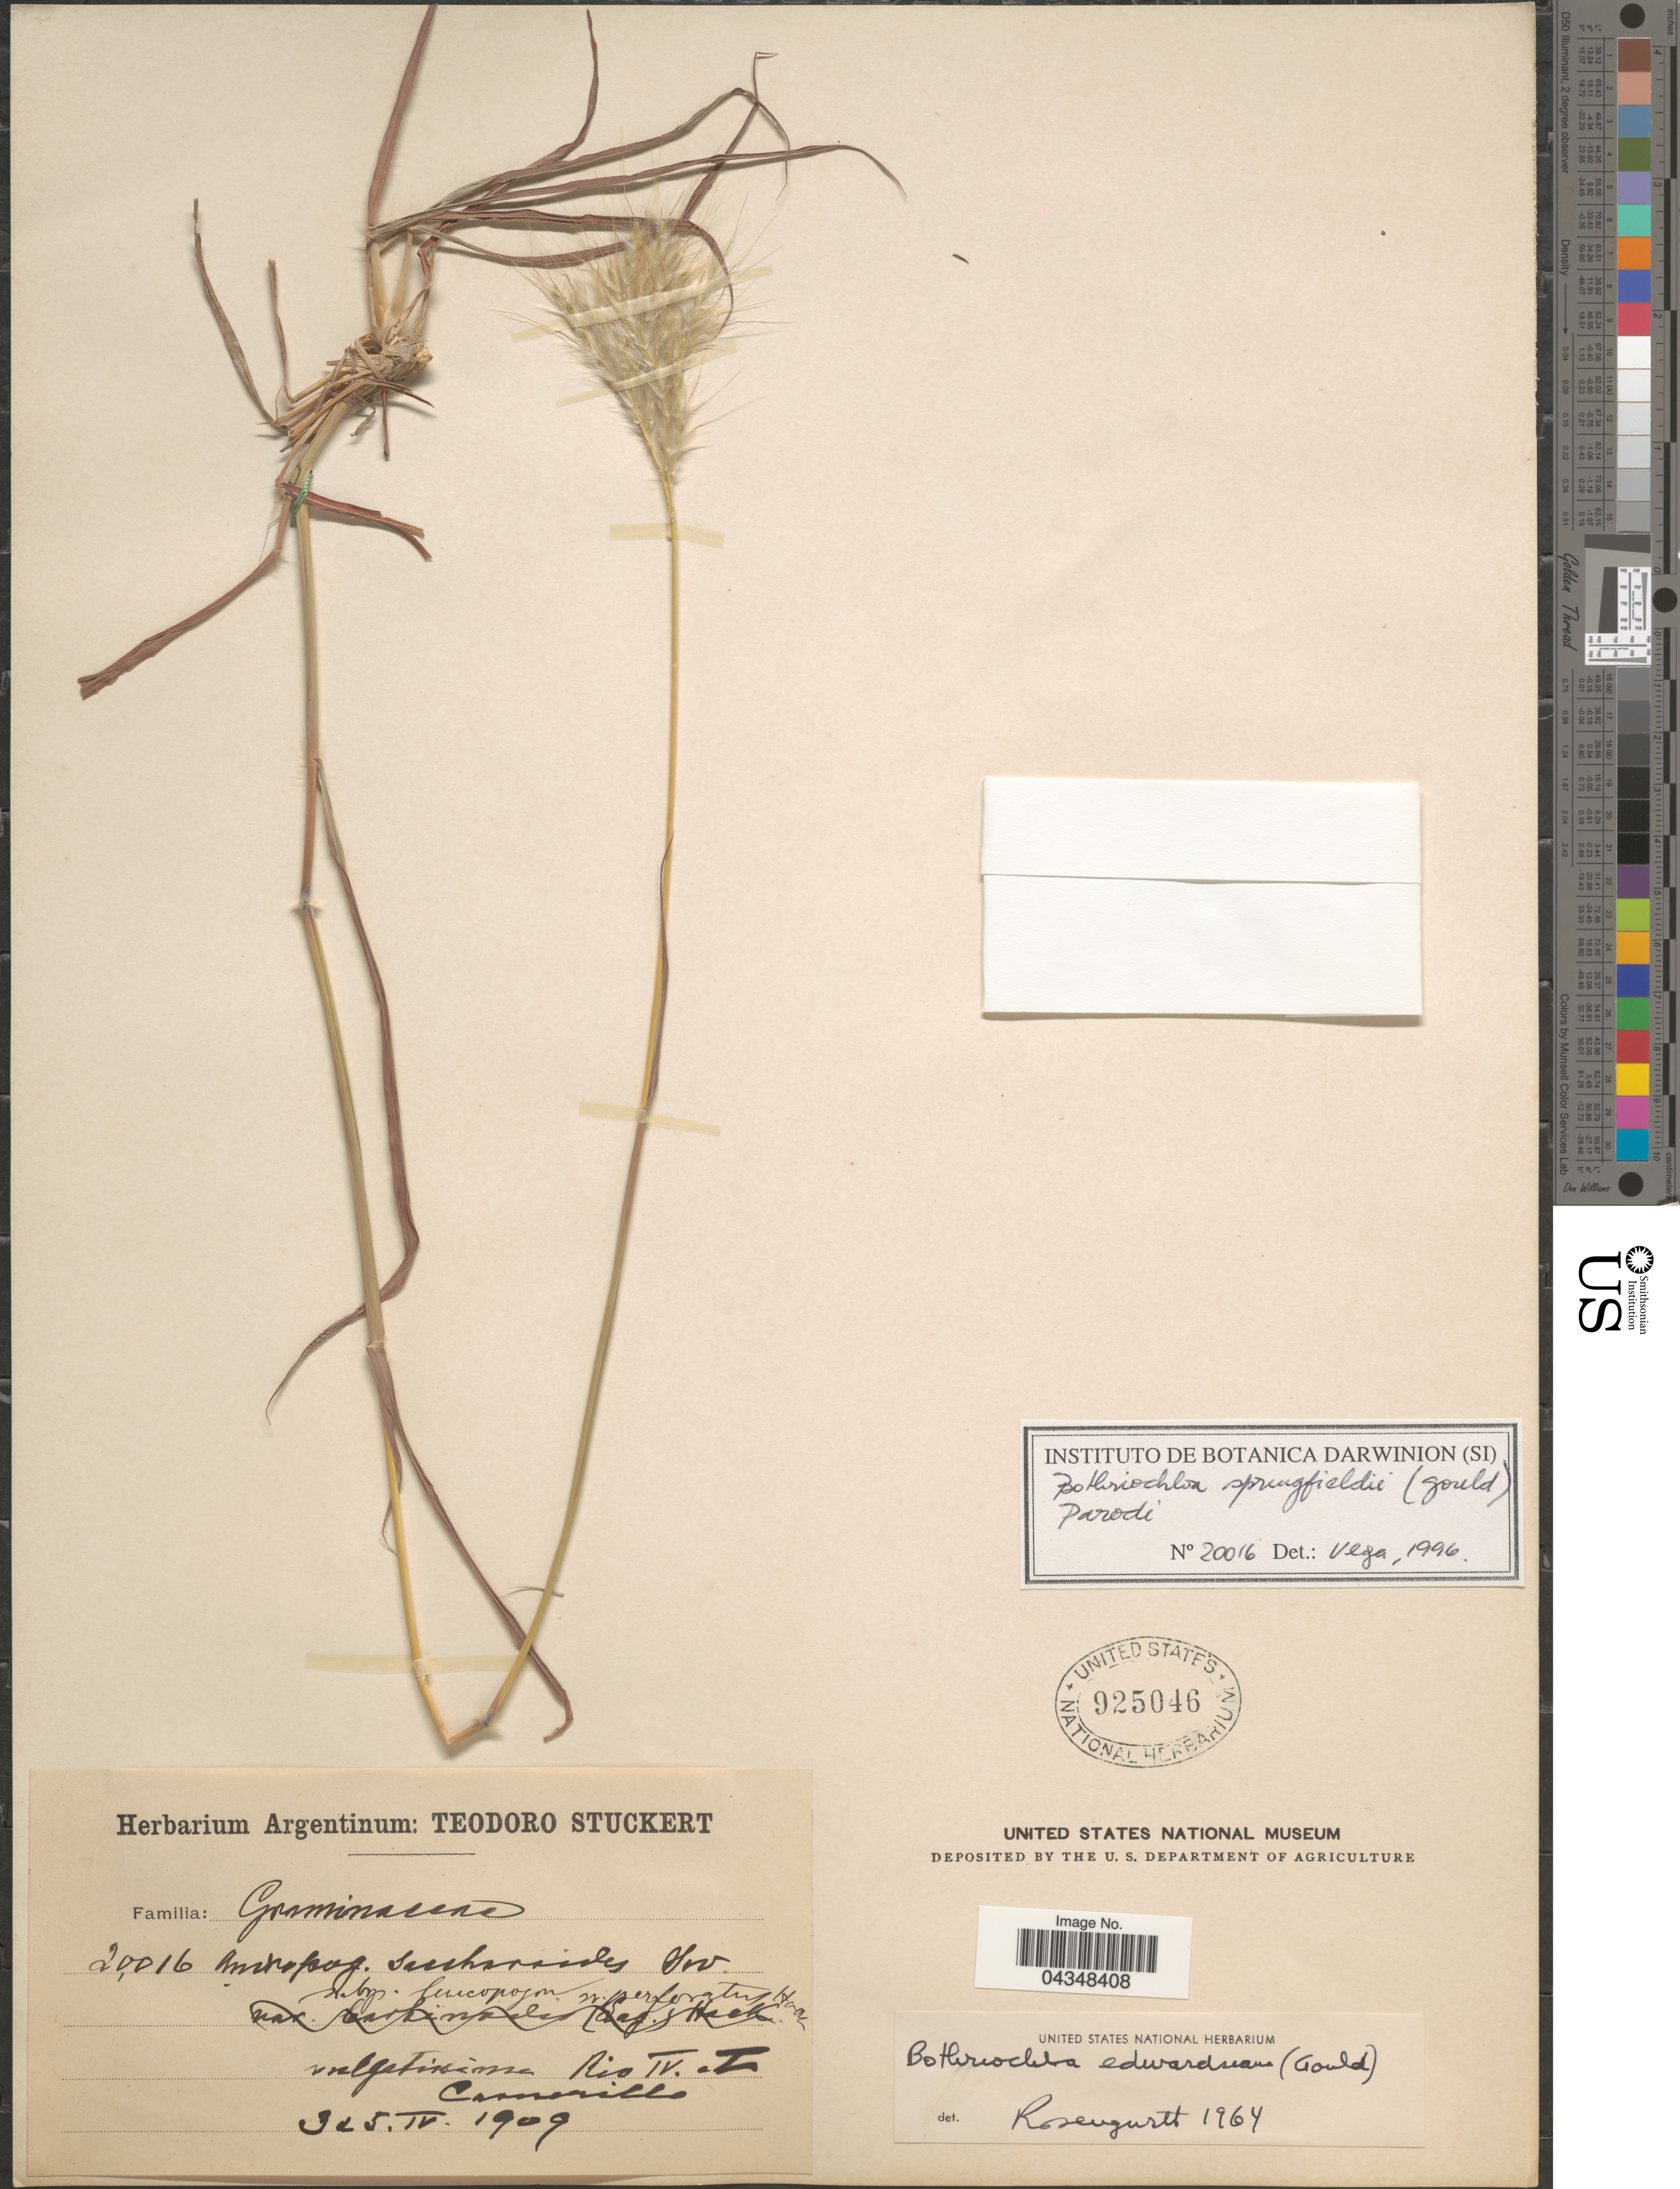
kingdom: Plantae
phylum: Tracheophyta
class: Liliopsida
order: Poales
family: Poaceae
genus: Bothriochloa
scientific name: Bothriochloa springfieldii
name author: (Gould) Parodi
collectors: T. Stuckert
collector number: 20016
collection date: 1909-04-25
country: Argentina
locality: Carnerillo.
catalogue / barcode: US 925046